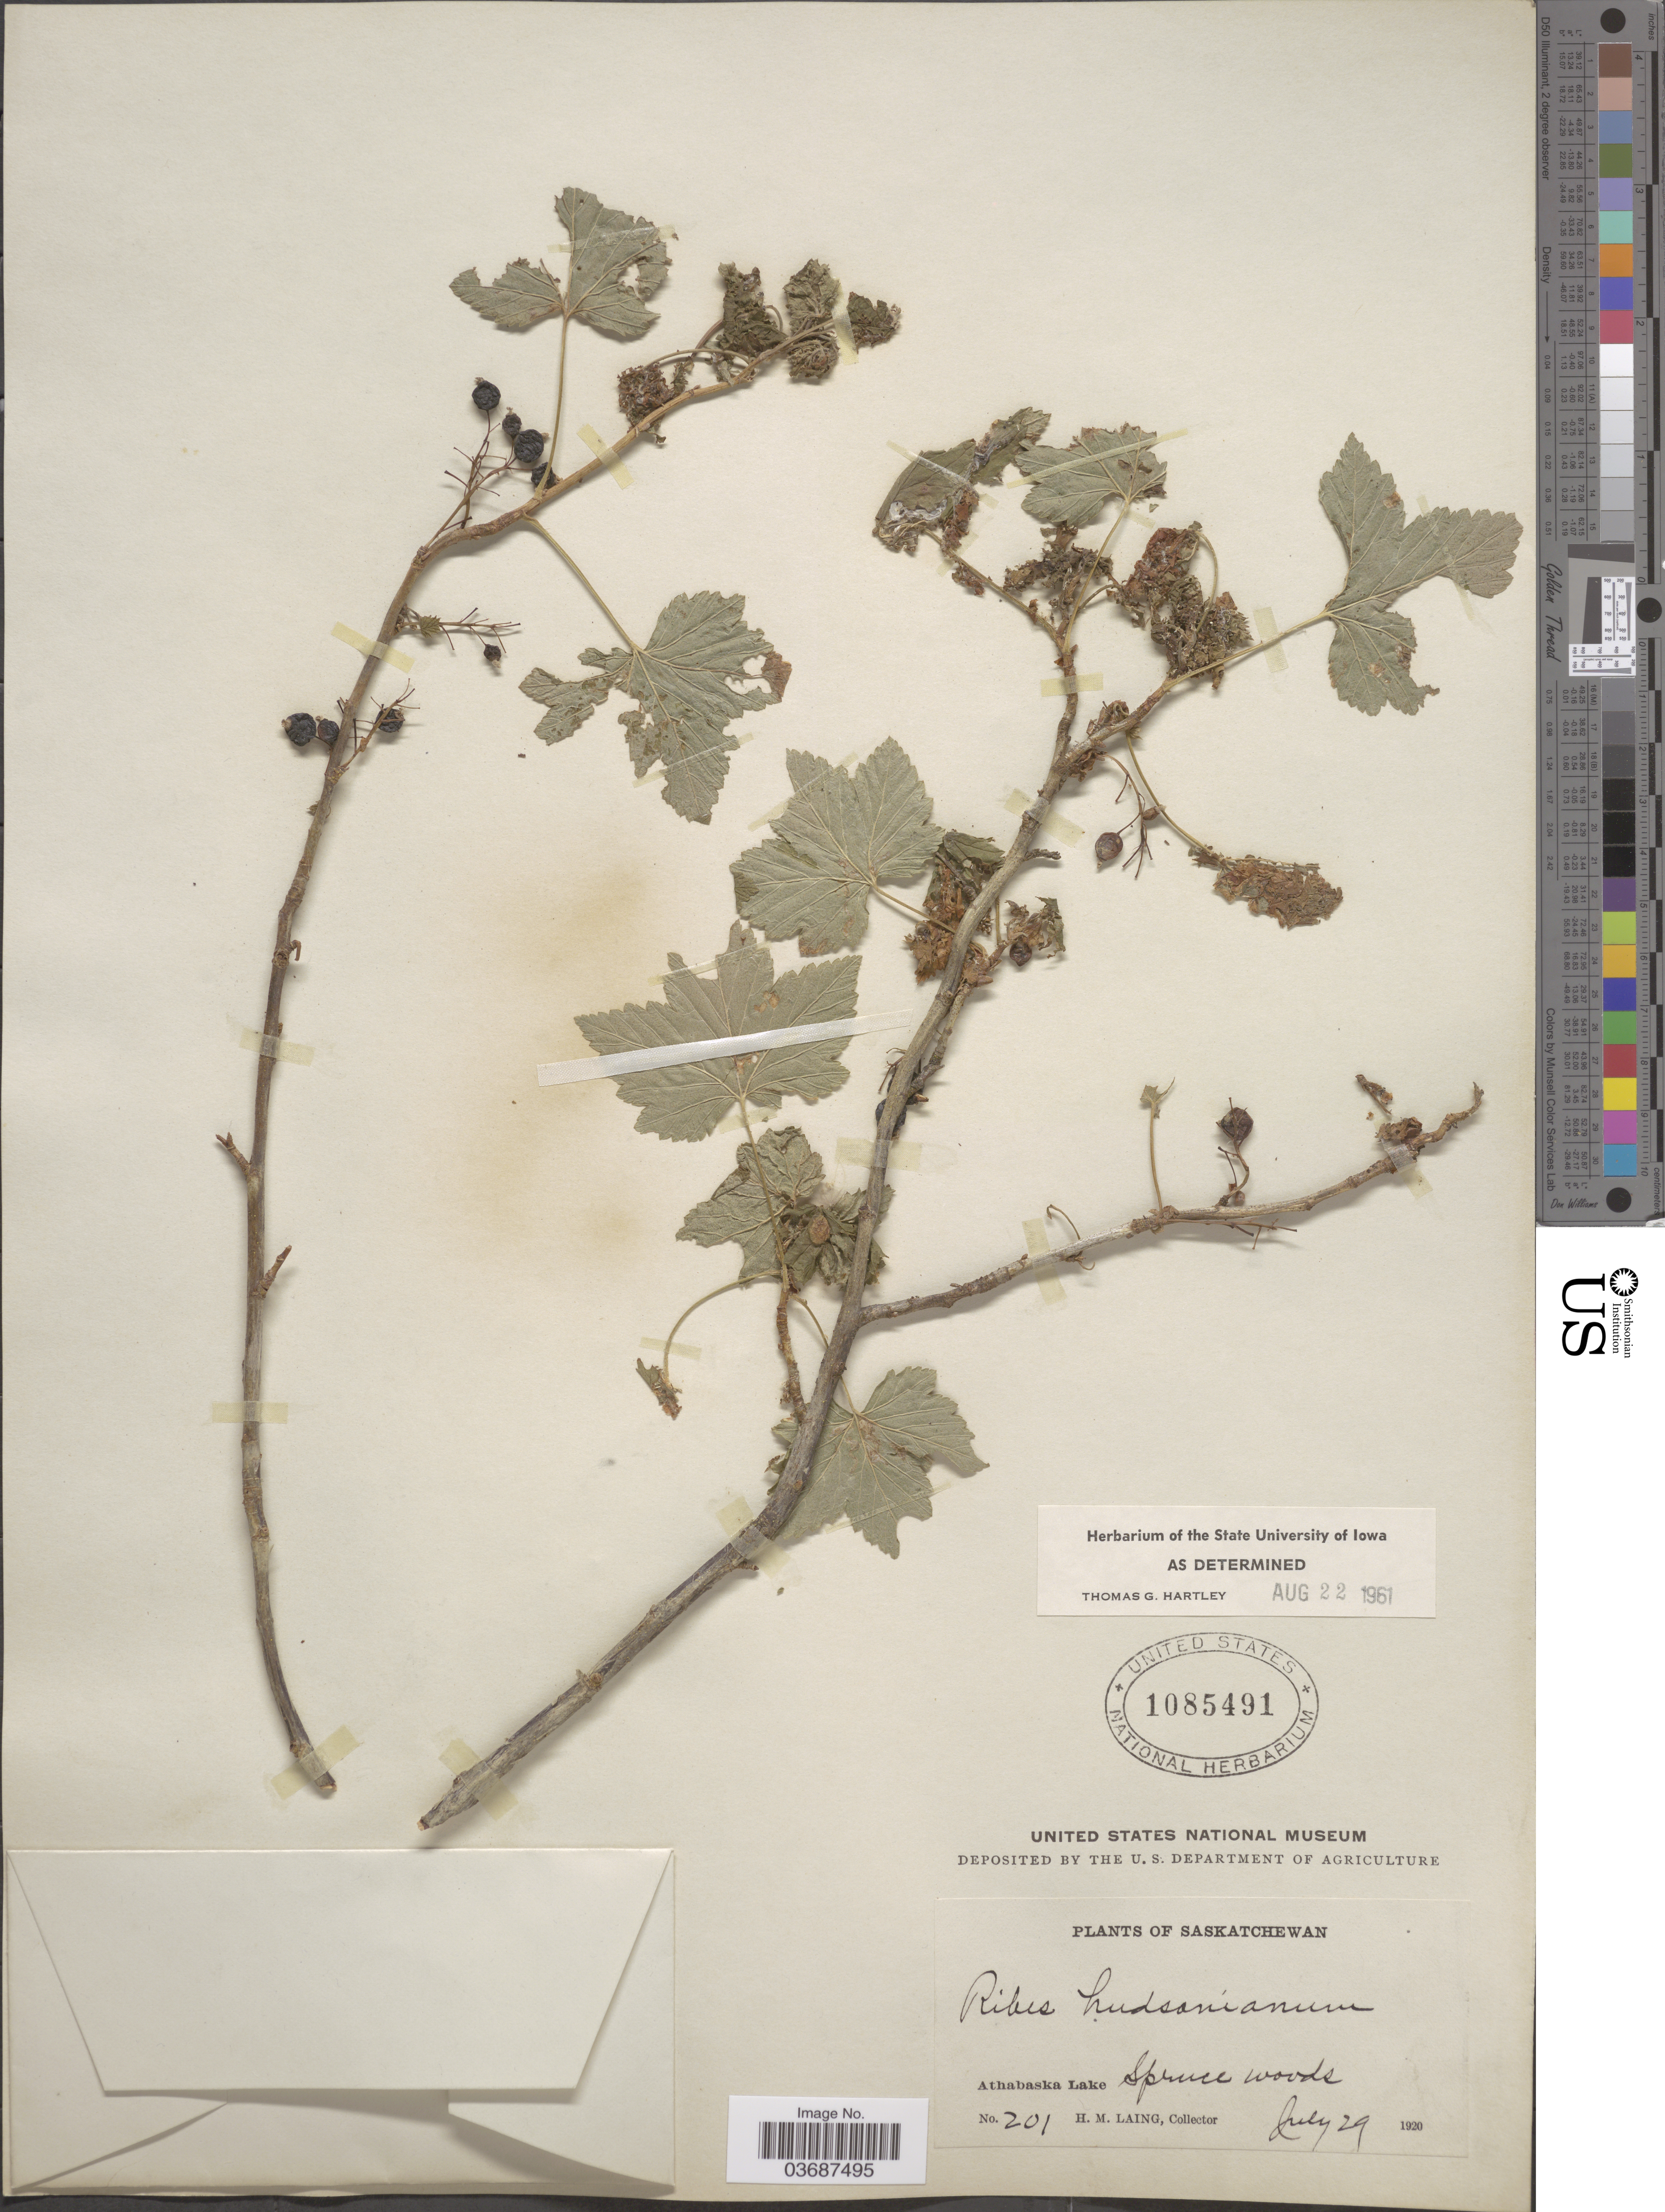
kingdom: Plantae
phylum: Tracheophyta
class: Magnoliopsida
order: Saxifragales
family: Grossulariaceae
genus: Ribes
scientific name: Ribes hudsonianum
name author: Richardson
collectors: H. Laing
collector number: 201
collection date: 1920-07-29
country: Canada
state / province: Saskatchewan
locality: Athabaska Lake.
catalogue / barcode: US 1085491